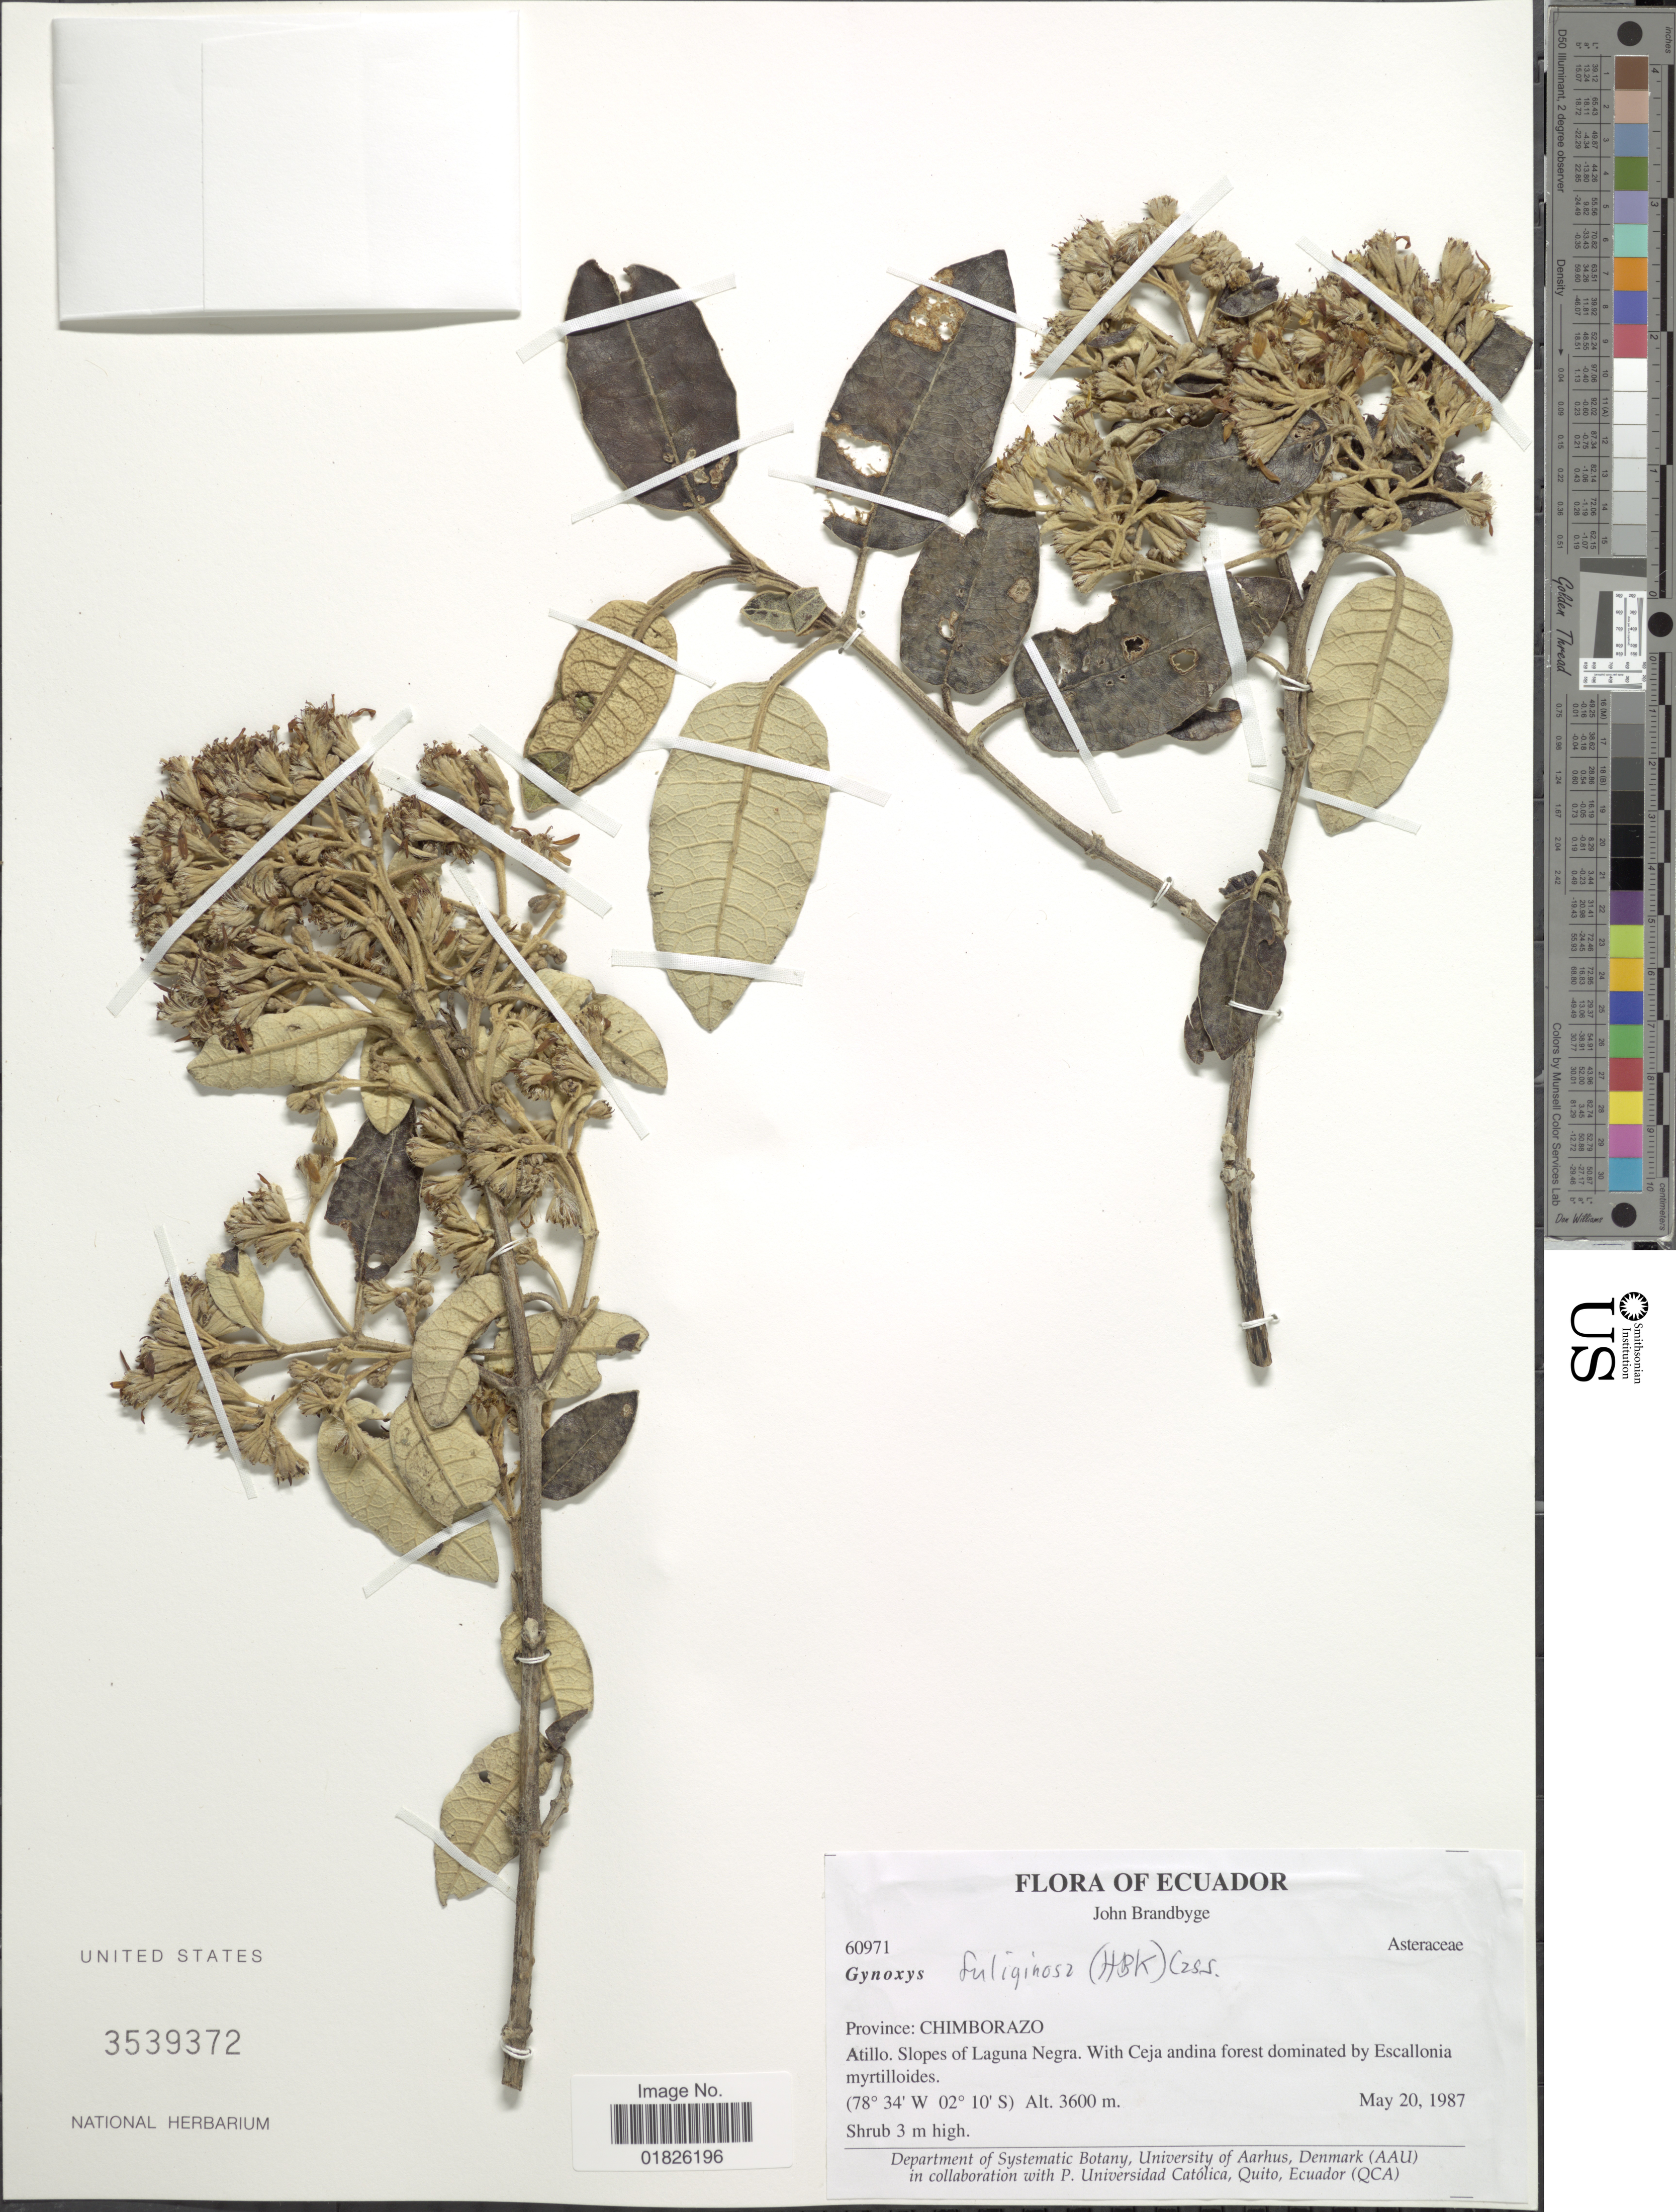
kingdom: Plantae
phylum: Tracheophyta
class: Magnoliopsida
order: Asterales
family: Asteraceae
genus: Gynoxys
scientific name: Gynoxys fuliginosa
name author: Cass.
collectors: J. Brandbyge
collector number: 60971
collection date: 1987-05-20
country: Ecuador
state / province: Chimborazo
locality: Atillo, slopes of Laguna Negra, with Ceja andina forest.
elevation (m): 3600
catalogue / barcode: US 3539372